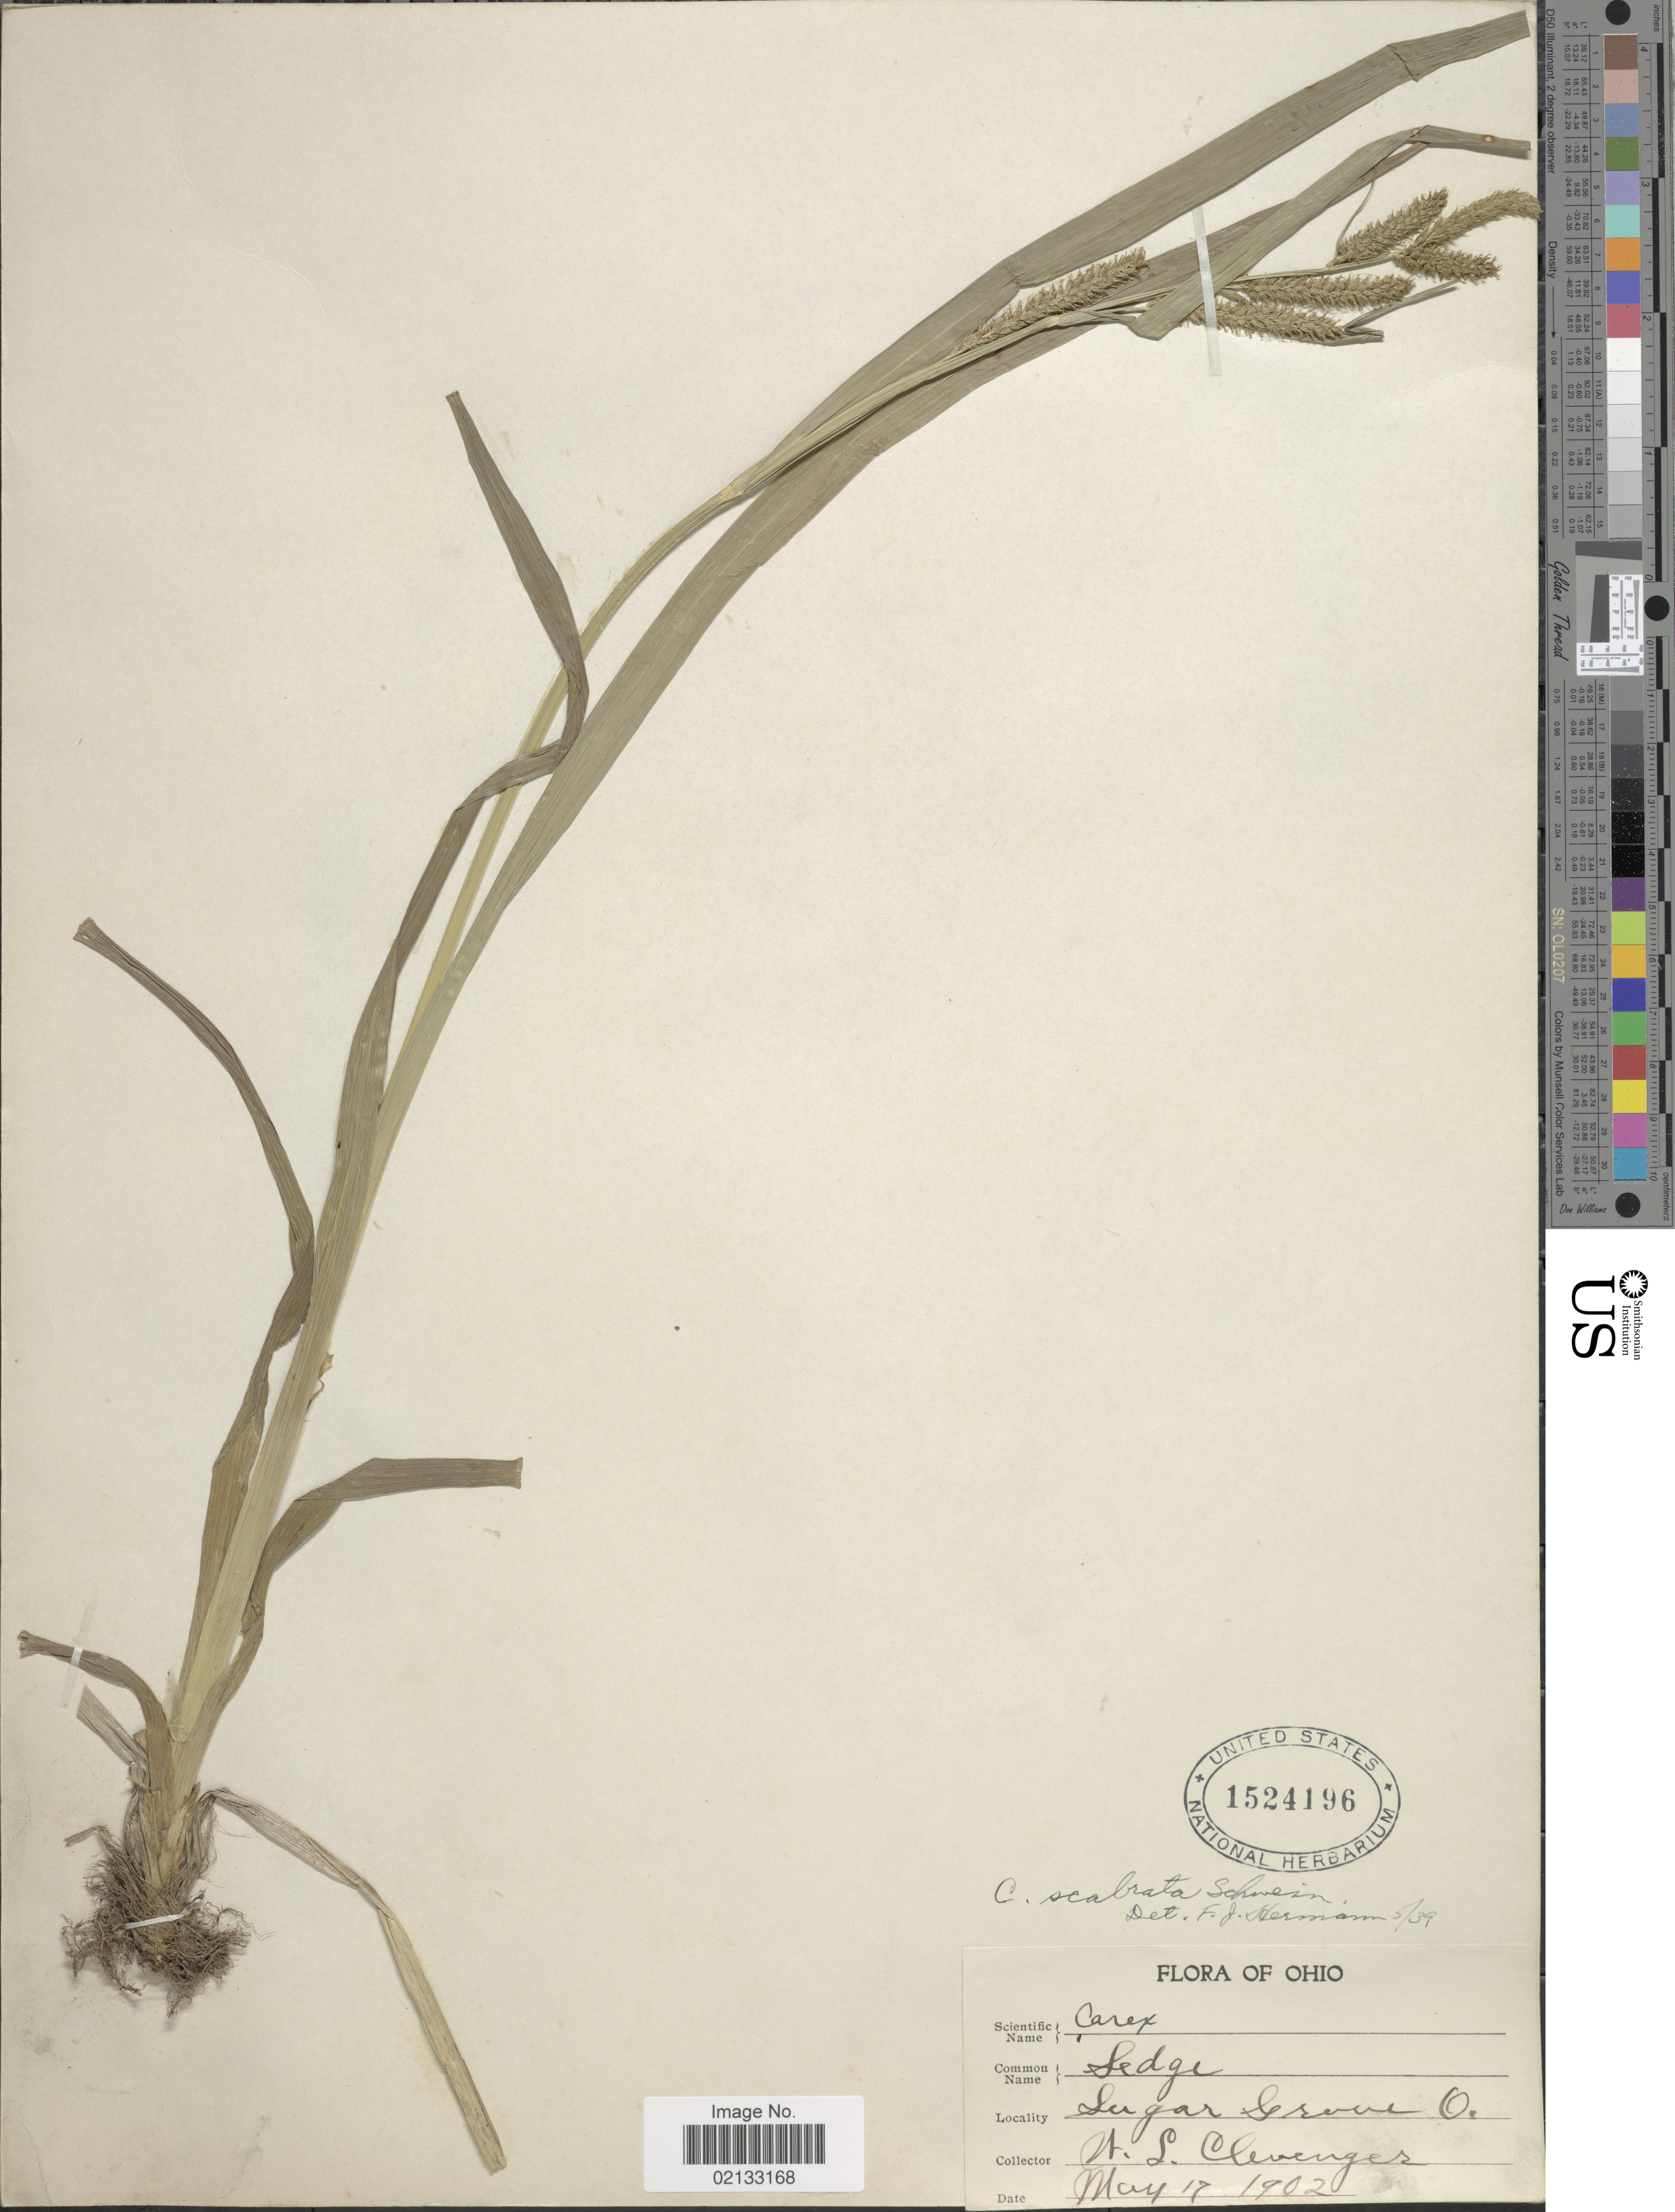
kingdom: Plantae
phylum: Tracheophyta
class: Liliopsida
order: Poales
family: Cyperaceae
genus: Carex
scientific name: Carex scabrata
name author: Schwein.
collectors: W. Clevenger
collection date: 1902-05-17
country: United States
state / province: Ohio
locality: Sugar Grove O.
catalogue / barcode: US 1524196